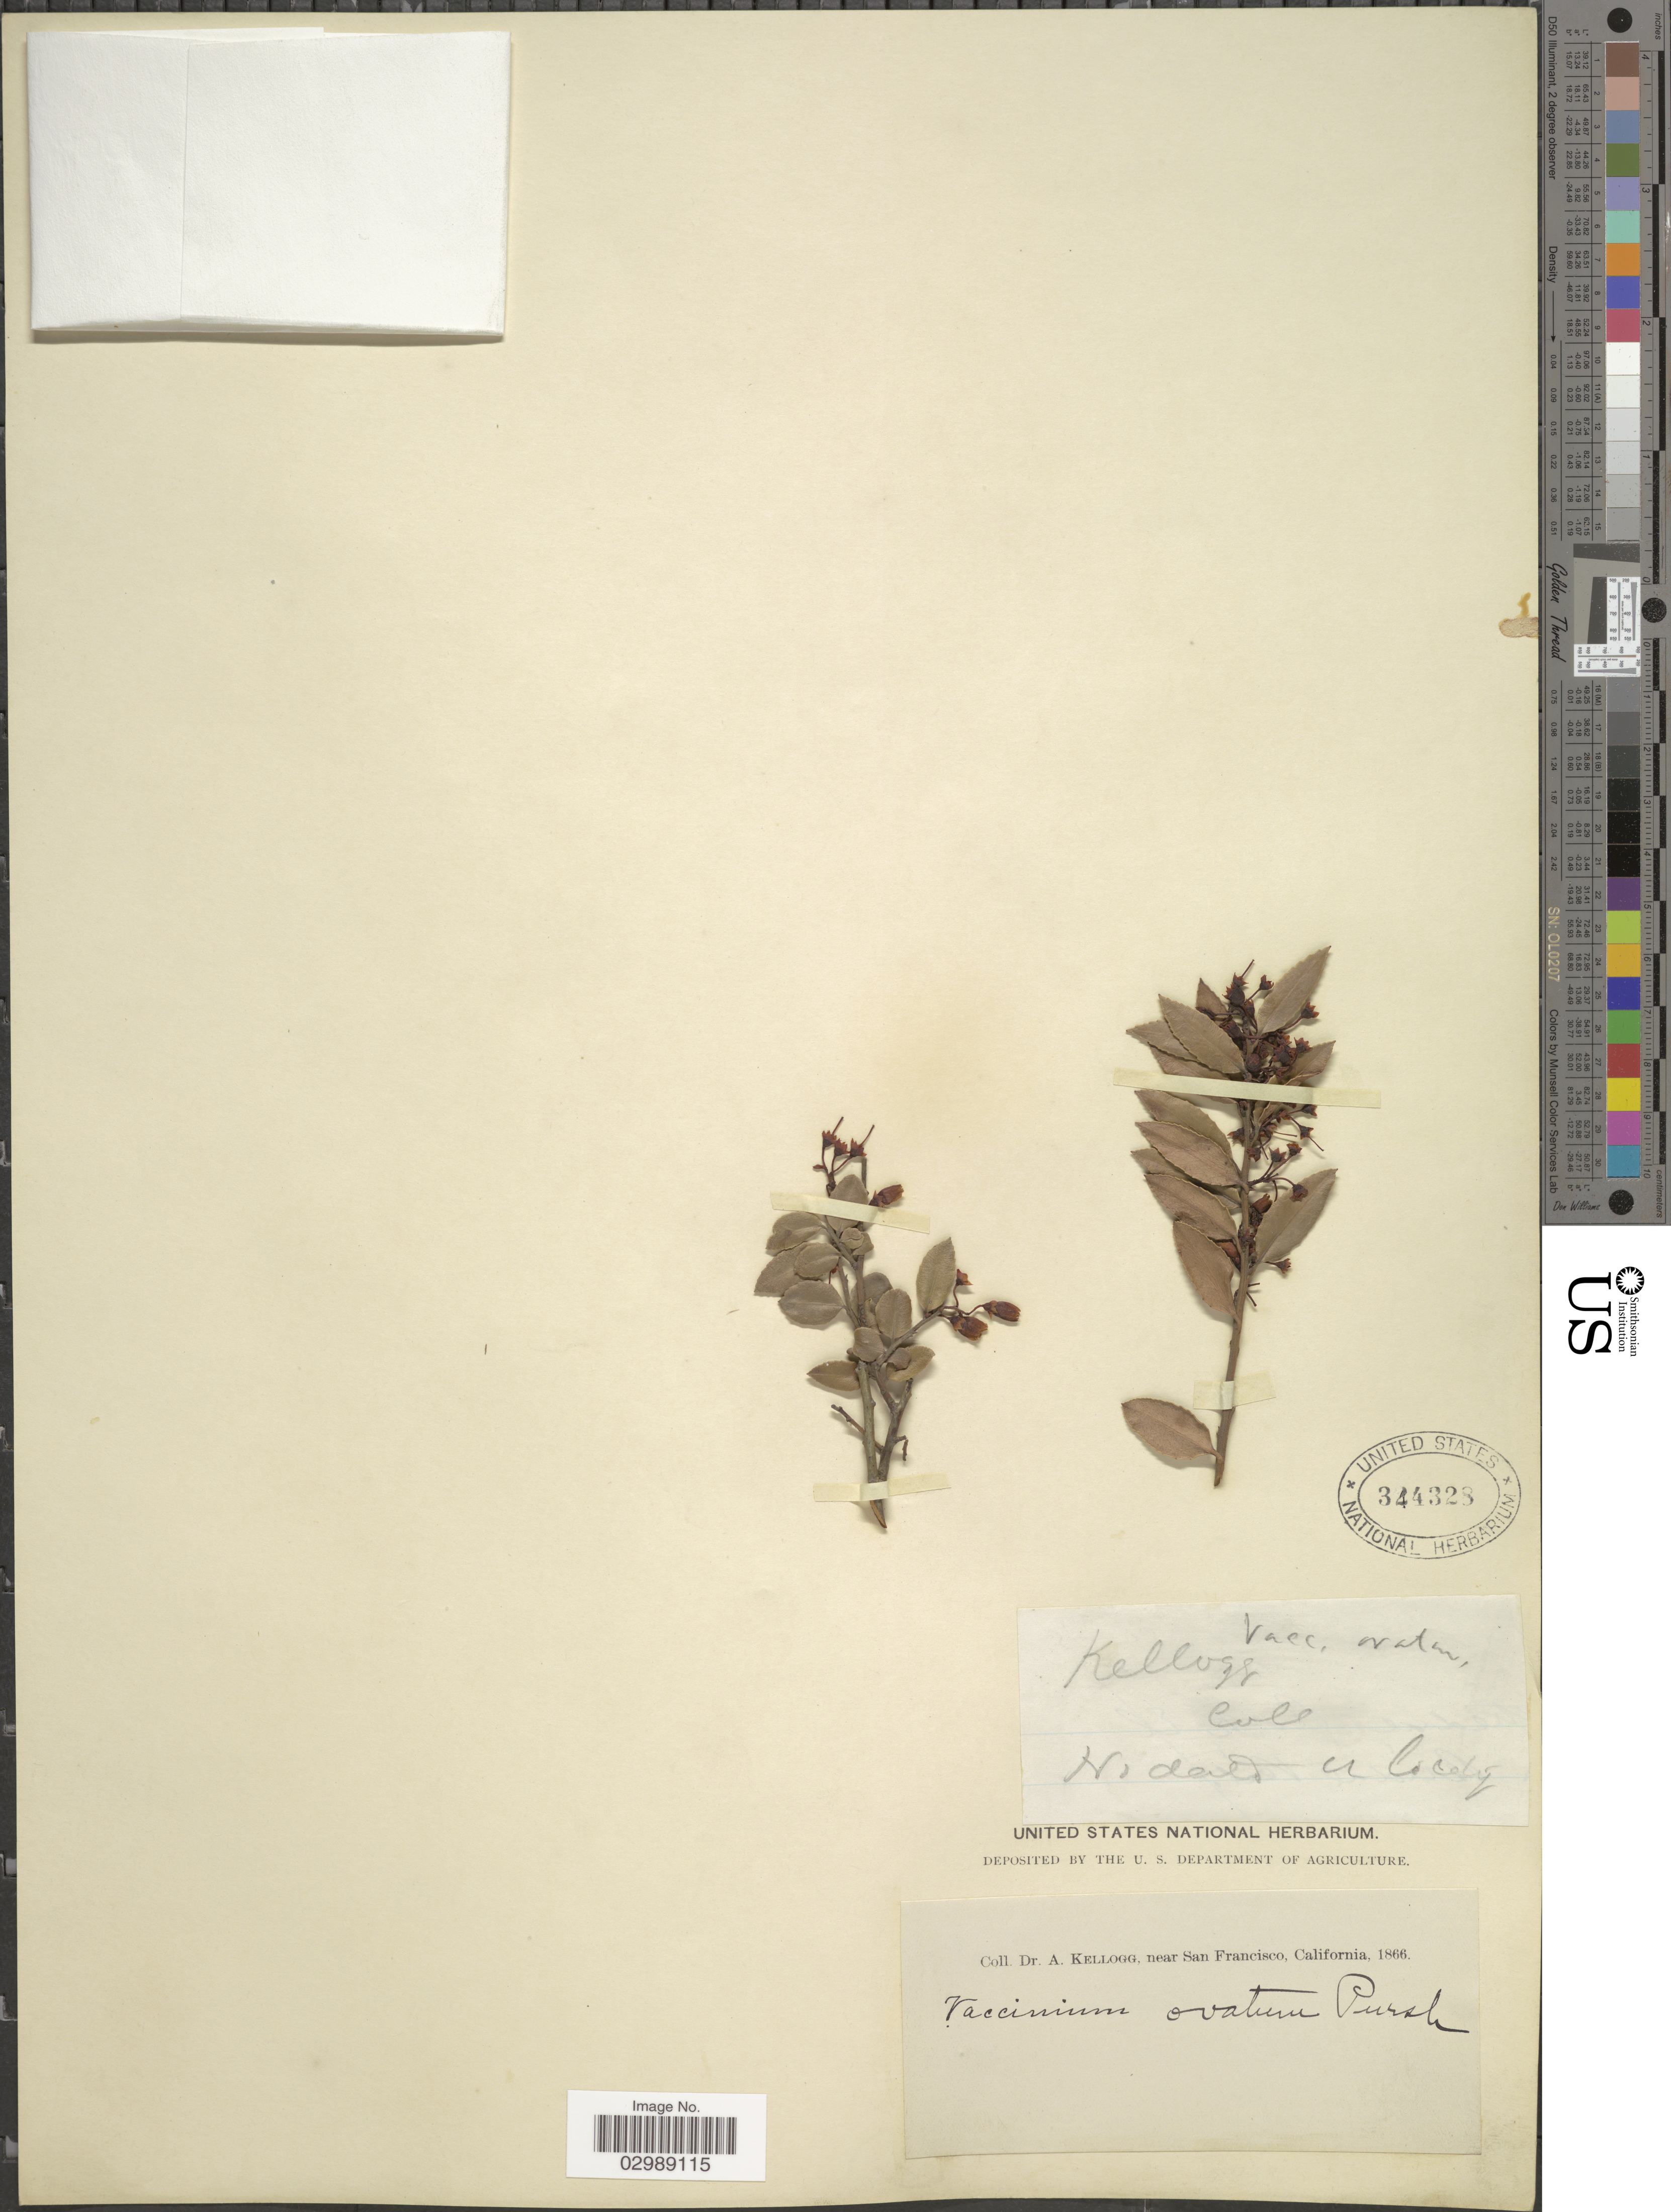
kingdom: Plantae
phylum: Tracheophyta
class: Magnoliopsida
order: Ericales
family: Ericaceae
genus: Vaccinium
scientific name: Vaccinium ovatum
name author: Pursh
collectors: A. Kellogg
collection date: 1866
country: United States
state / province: California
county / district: San Francisco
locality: Near San Francisco. Nodalo [interpreted] [unsure placement].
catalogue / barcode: US 344328